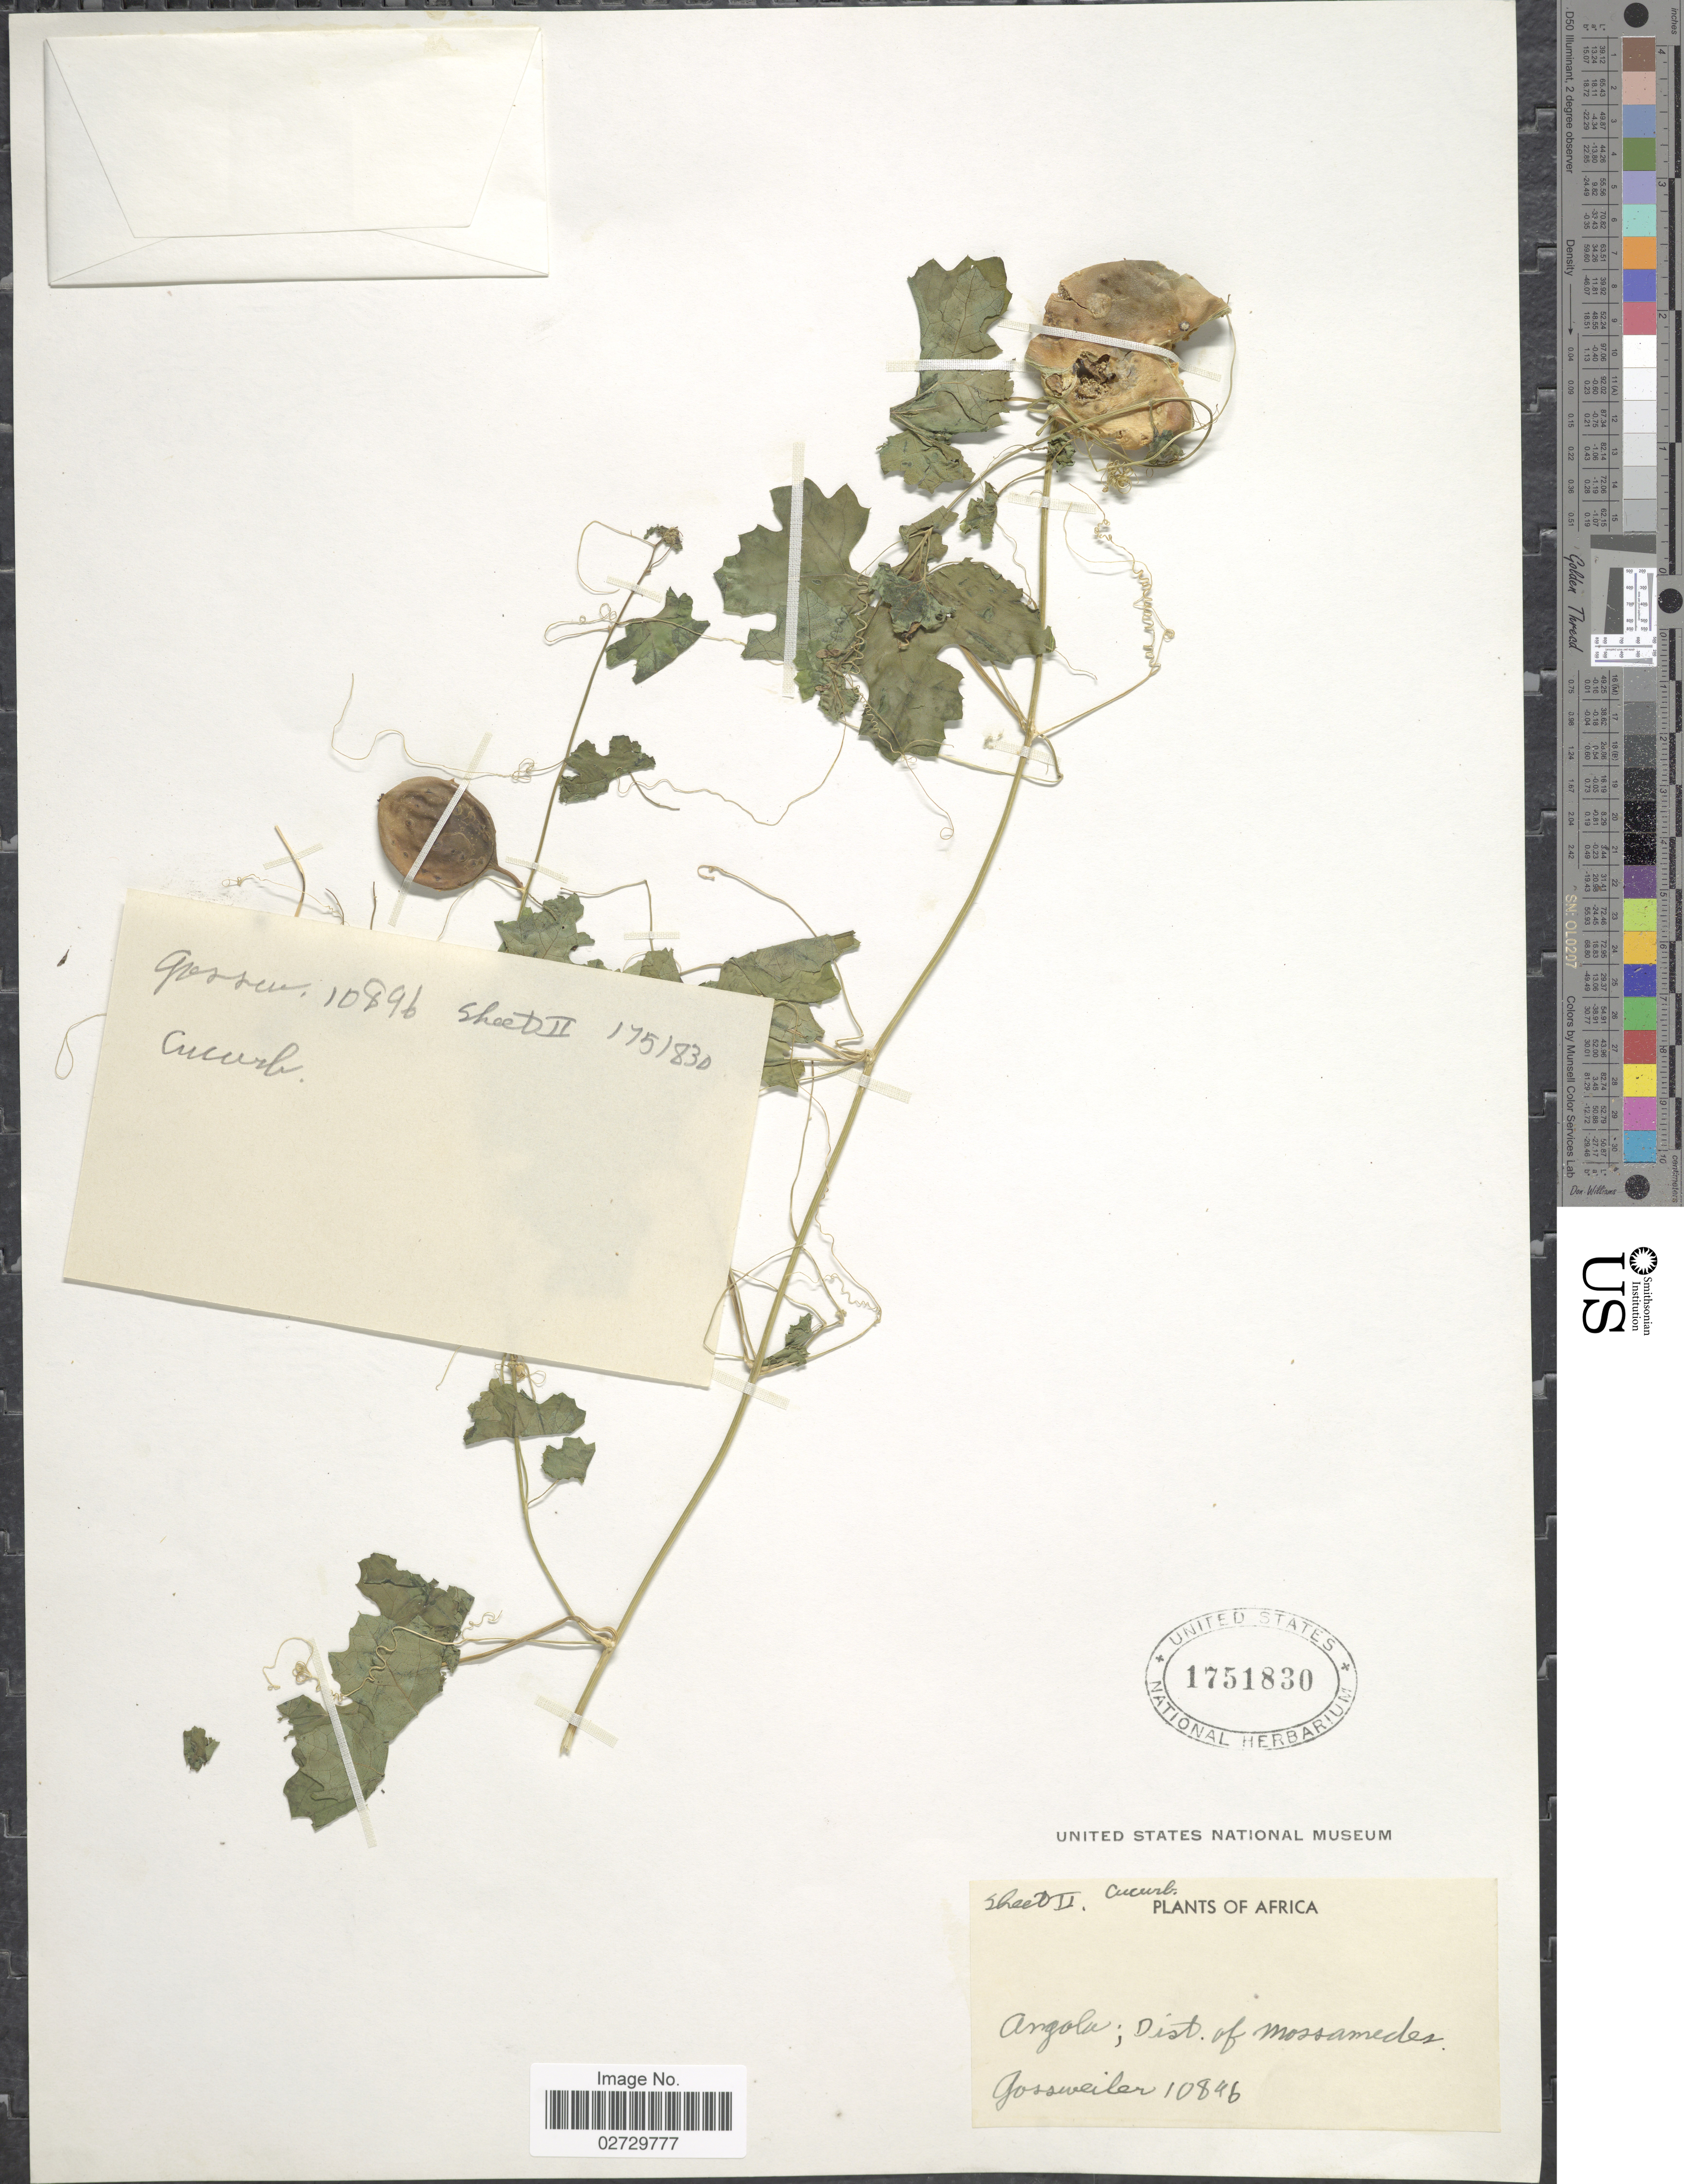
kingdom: Plantae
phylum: Tracheophyta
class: Magnoliopsida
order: Cucurbitales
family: Cucurbitaceae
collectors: -. Gossweiler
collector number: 10846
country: Angola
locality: Dist. of Mossamedes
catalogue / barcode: US 1751830